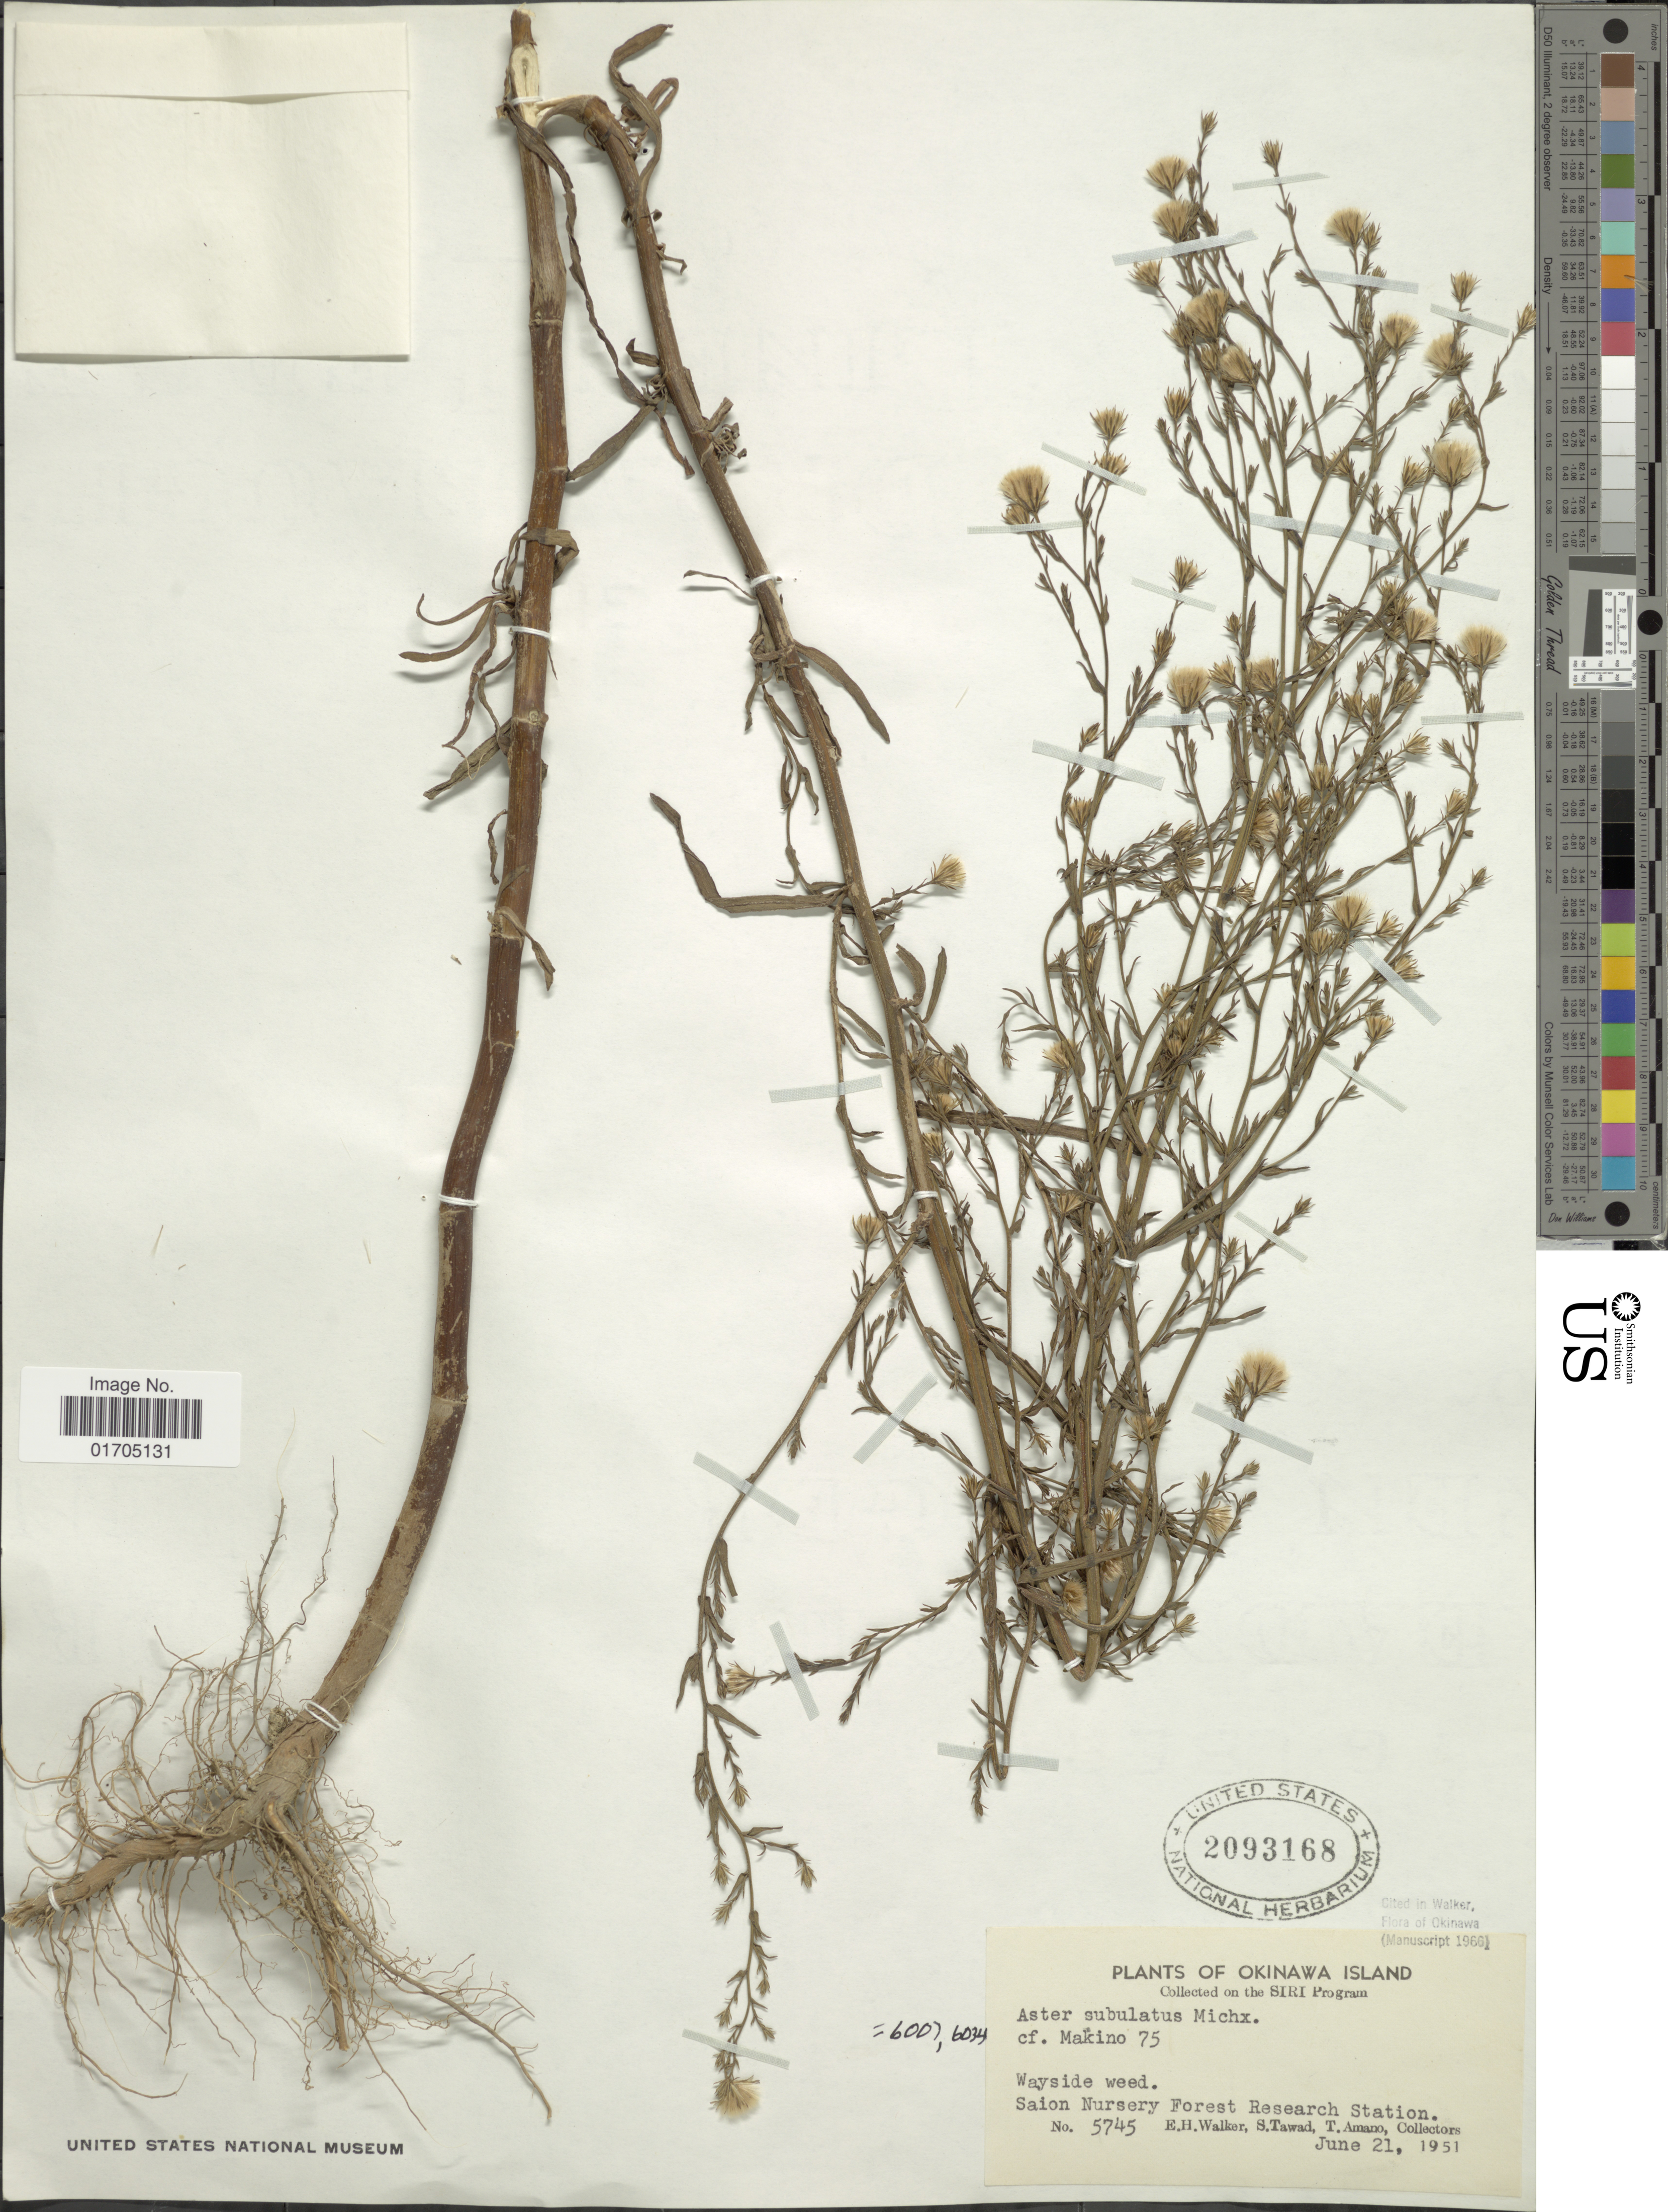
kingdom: Plantae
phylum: Tracheophyta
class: Magnoliopsida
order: Asterales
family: Asteraceae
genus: Symphyotrichum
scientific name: Symphyotrichum subulatum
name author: (Michx.) G.L. Nesom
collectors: E. H. Walker, S. Tawad & T. Amano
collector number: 5745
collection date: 1951-06-21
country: Japan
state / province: Okinawa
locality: Okinawa Island, Saion Nursery Forest Research Station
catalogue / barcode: US 2093168